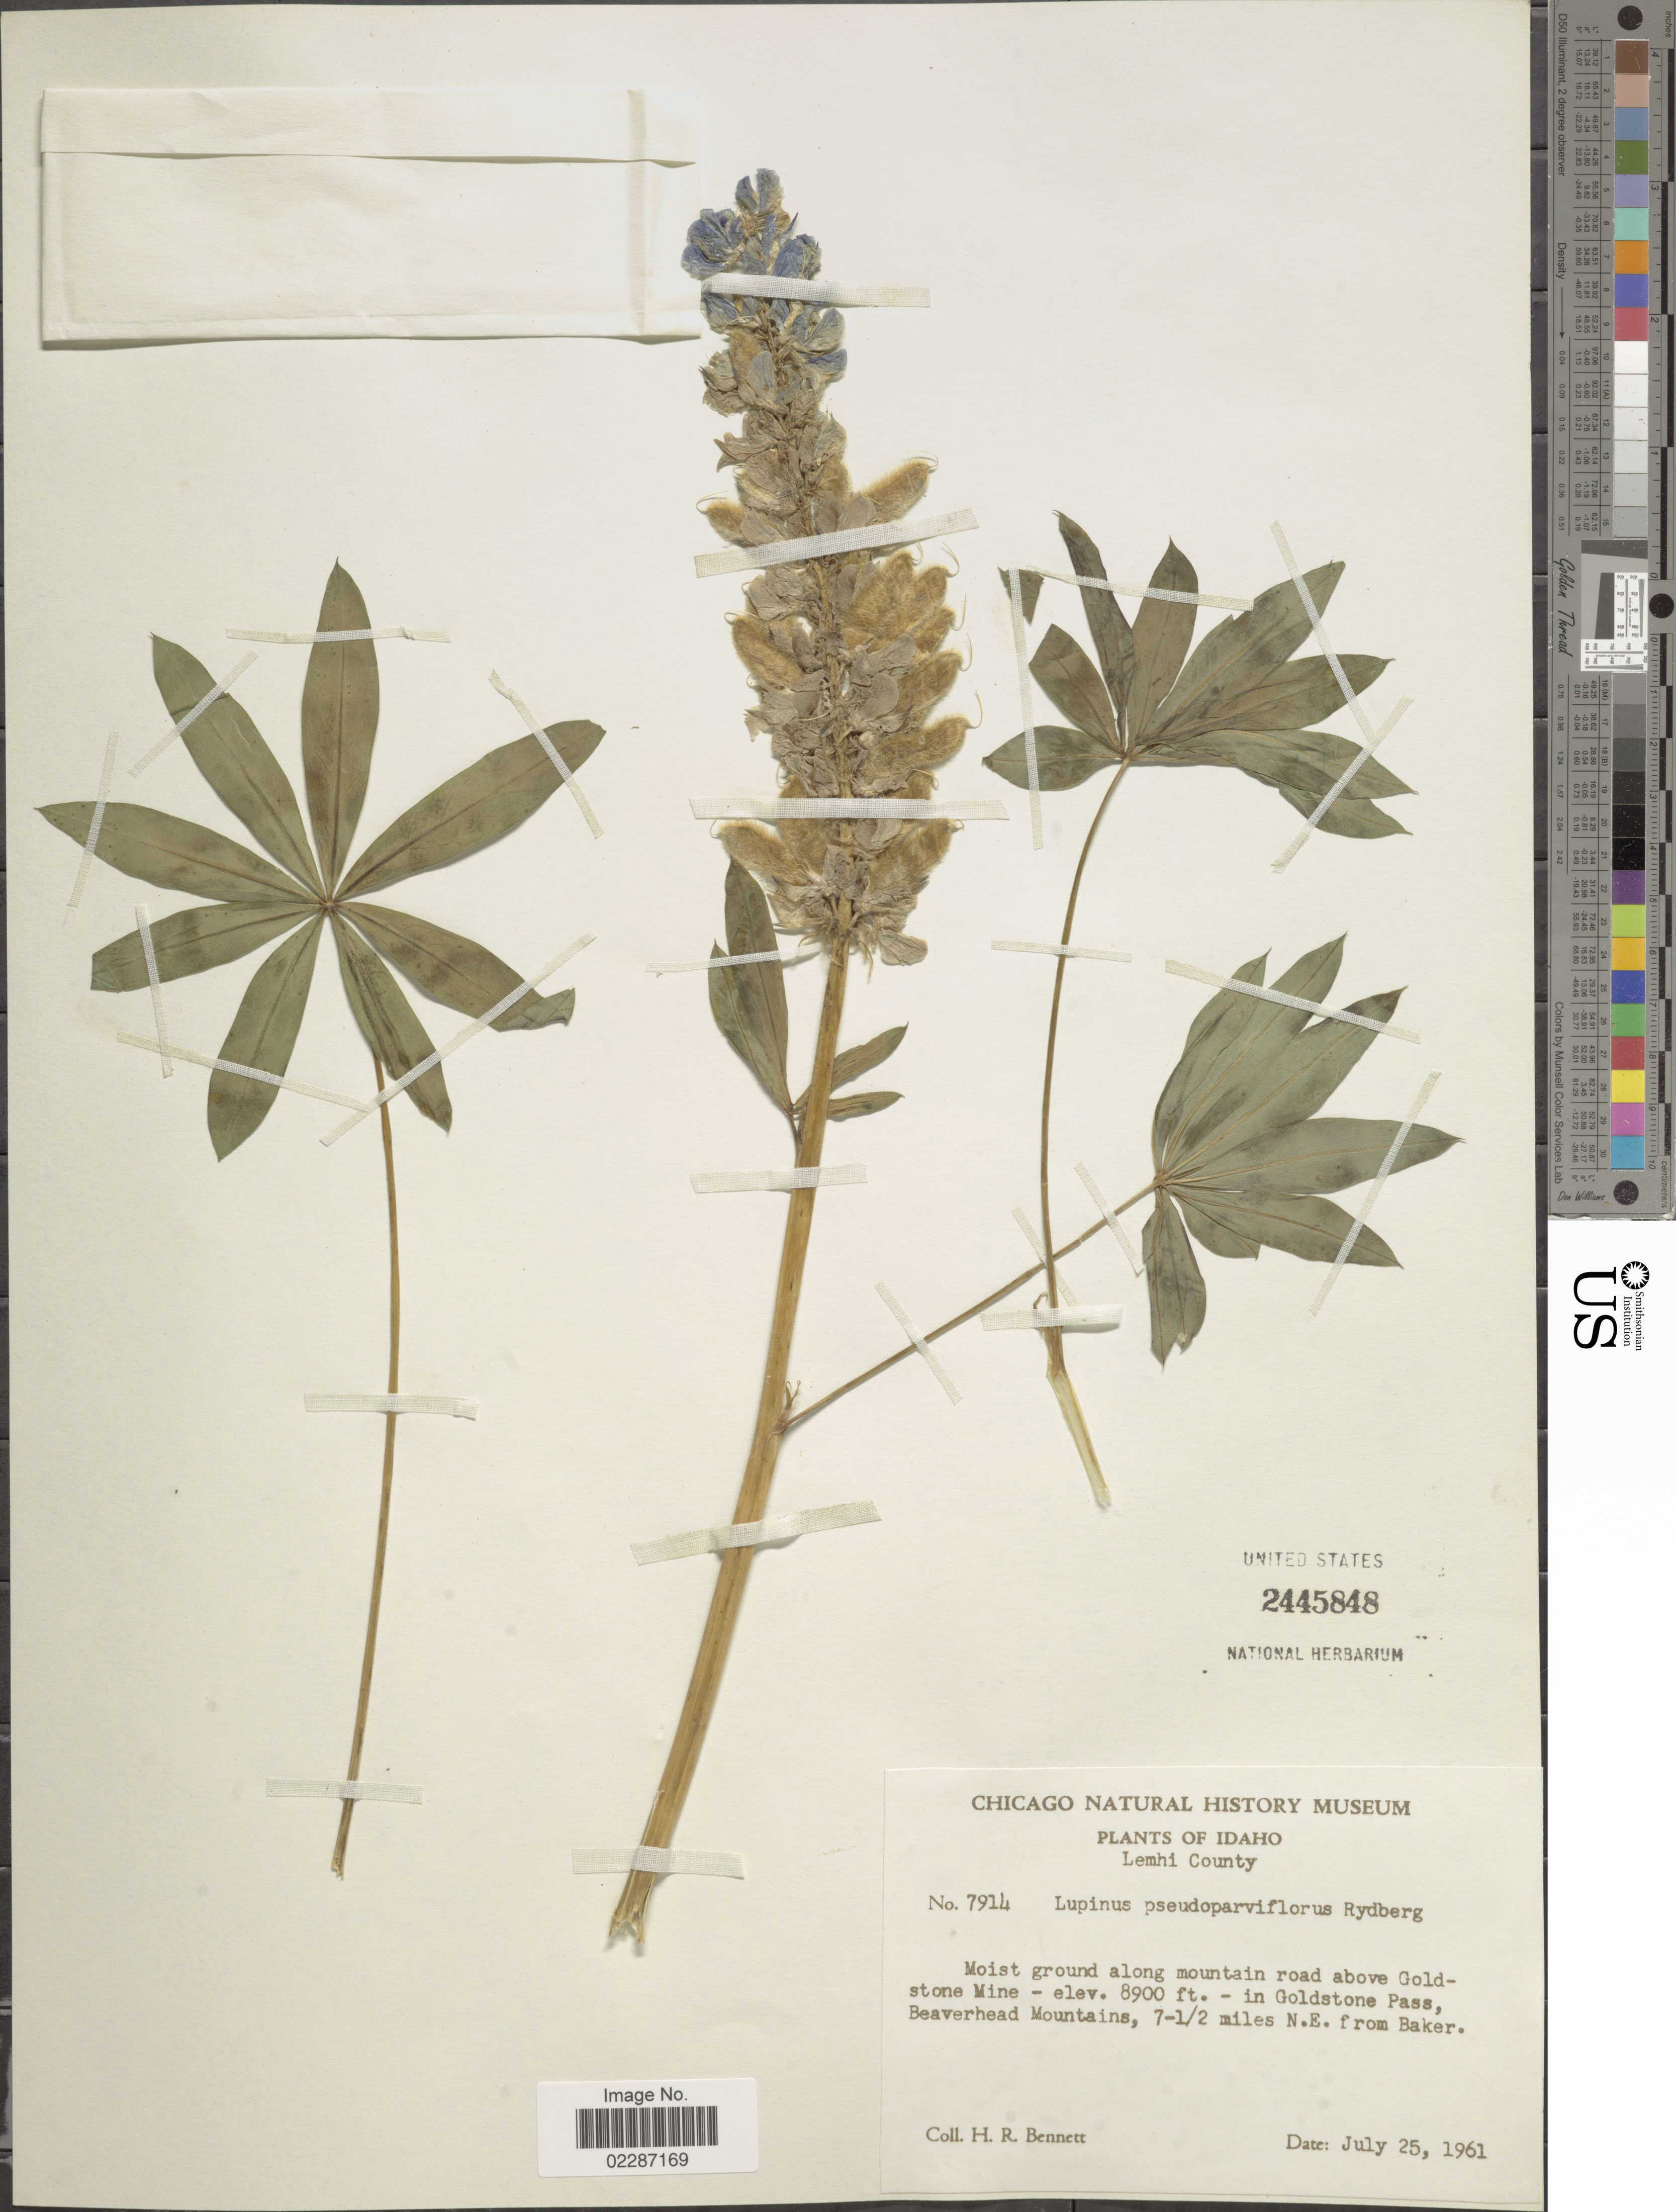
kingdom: Plantae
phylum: Tracheophyta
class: Magnoliopsida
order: Fabales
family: Fabaceae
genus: Lupinus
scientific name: Lupinus pseudoparviflorus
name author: Rydb.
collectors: H. R. Bennett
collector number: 7914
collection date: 1961-07-25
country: United States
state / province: Idaho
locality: Moist ground along mountain road above Goldstone Mine. in Goldstone Pass, Beaverhead Mountains, 7 1/2 miles N.E. from Baker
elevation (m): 2713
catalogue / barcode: US 2445848